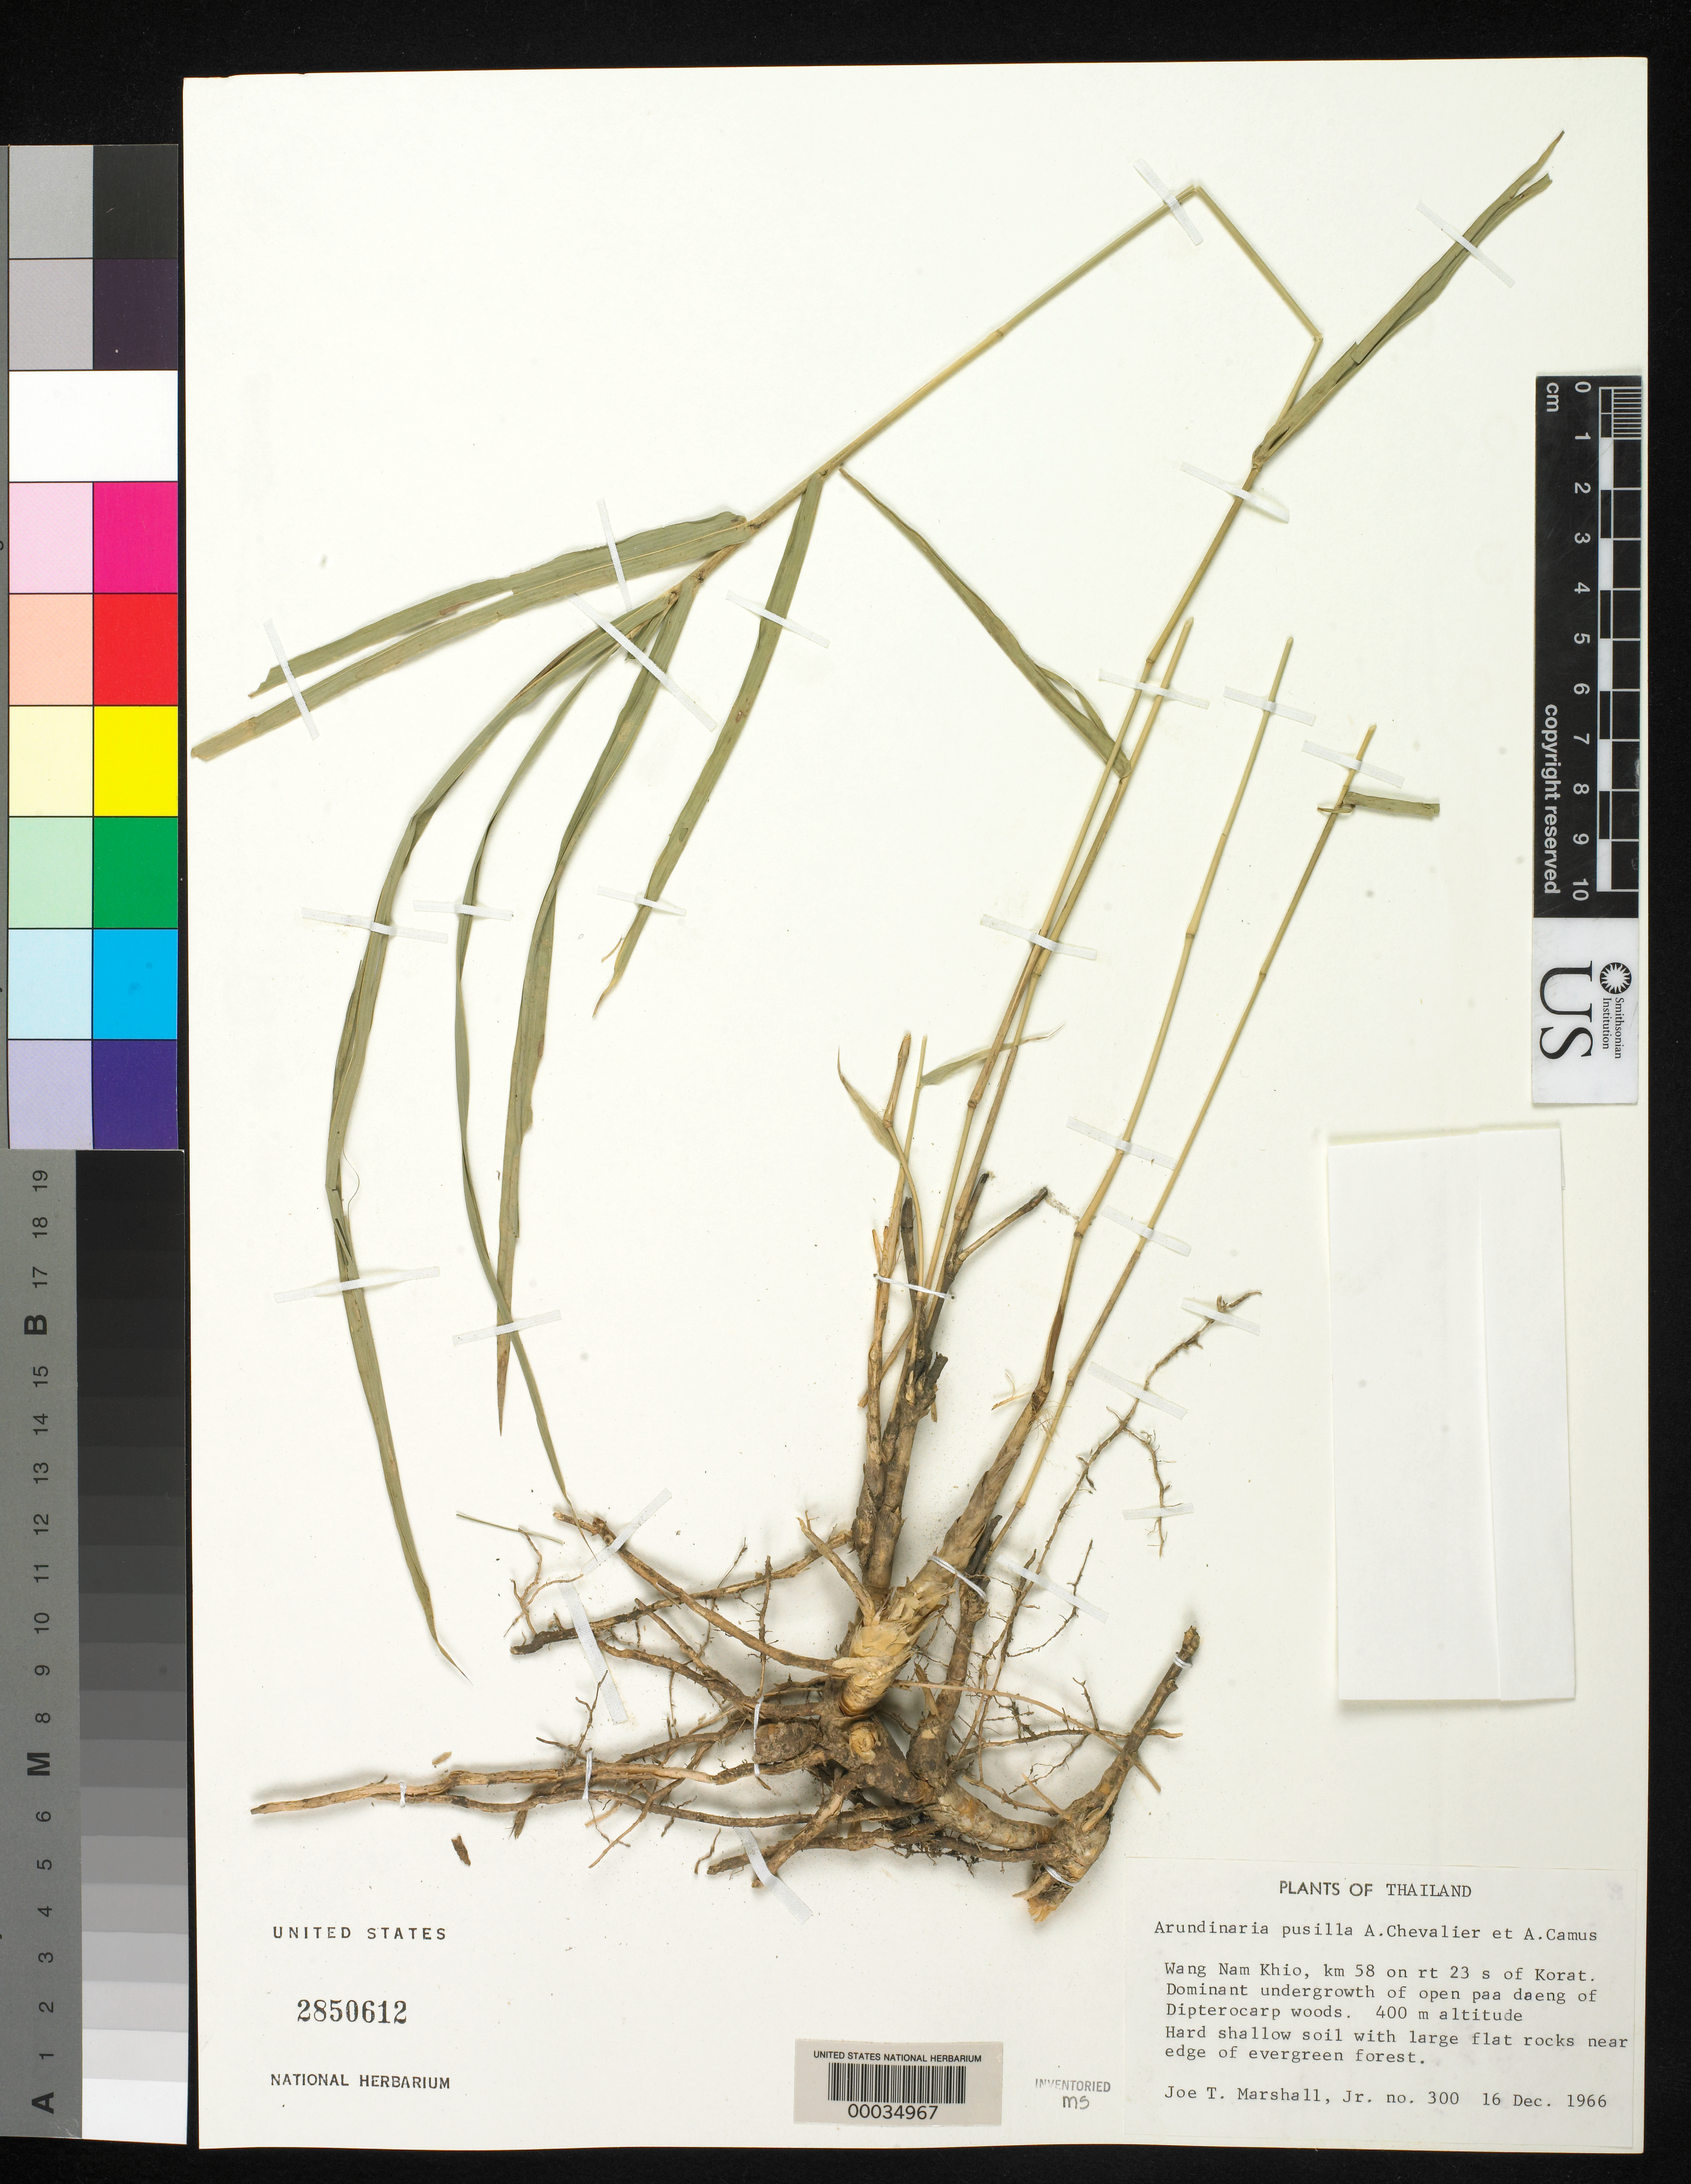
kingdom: Plantae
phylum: Tracheophyta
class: Liliopsida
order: Poales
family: Poaceae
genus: Arundinaria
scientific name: Arundinaria macrostachya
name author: Nees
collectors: J. T. Marshall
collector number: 300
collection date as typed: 16 Dec 1966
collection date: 1966-12-16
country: Thailand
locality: Wang nam khio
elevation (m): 400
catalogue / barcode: US 2850612